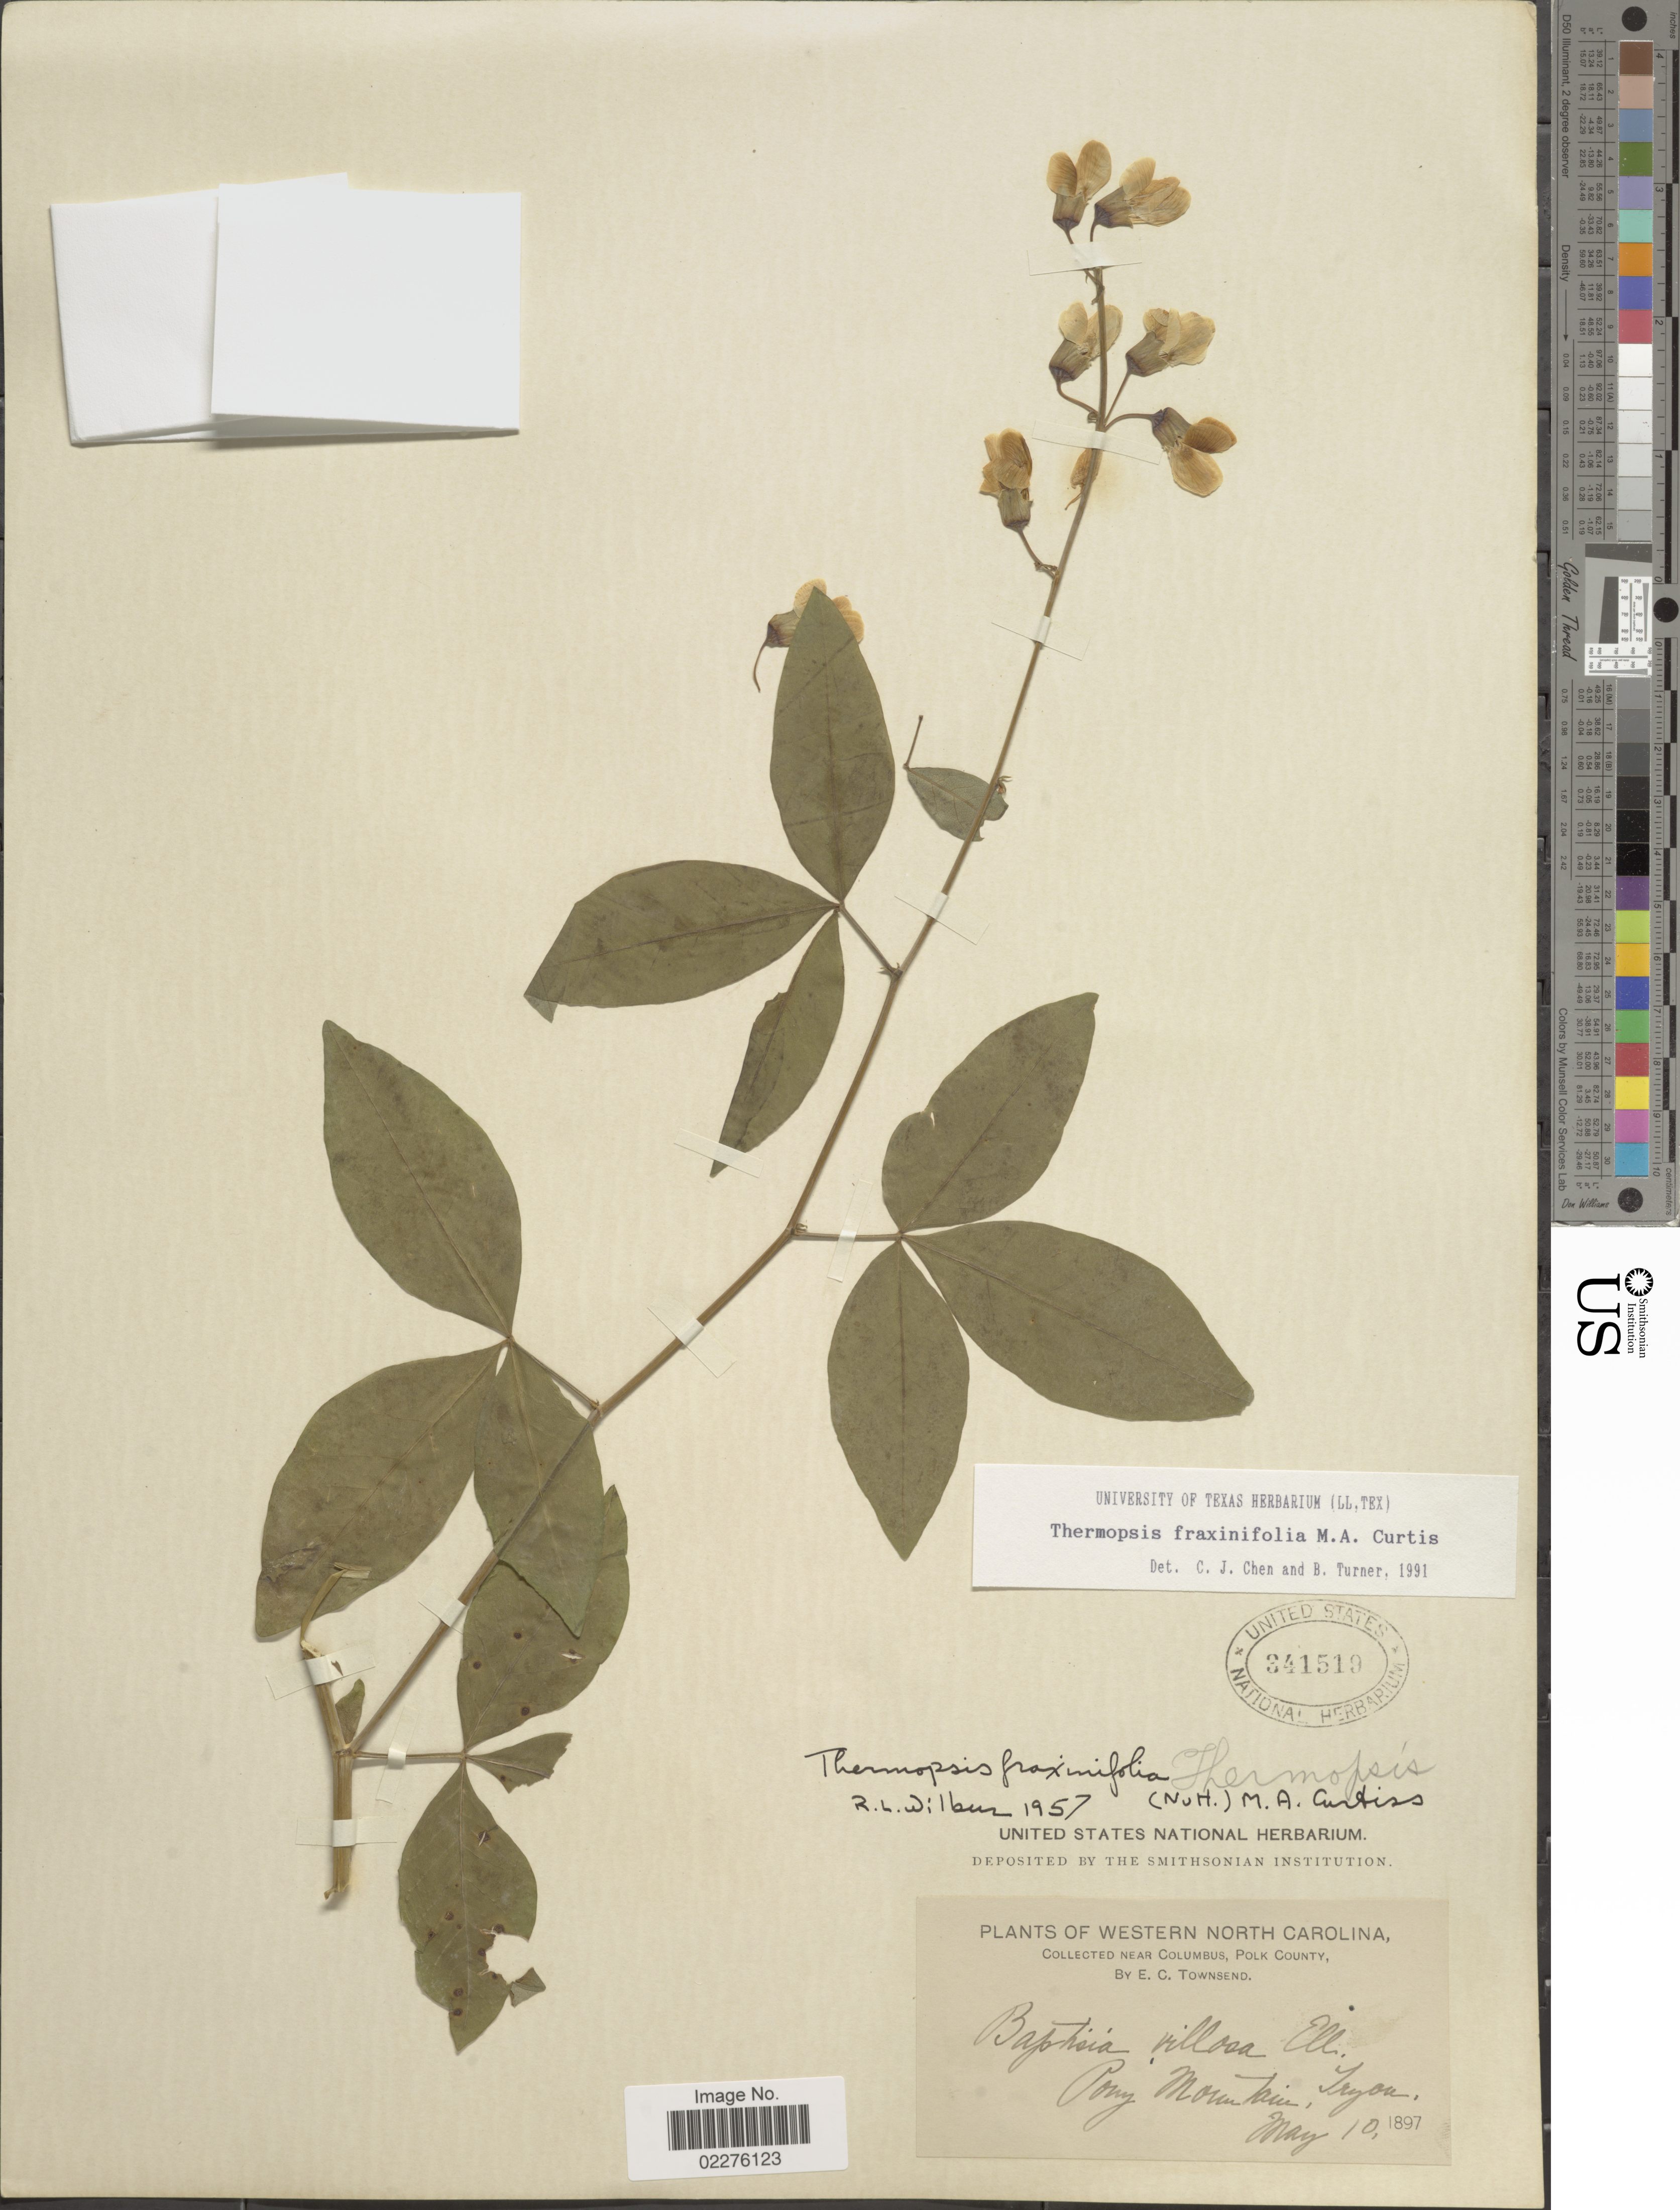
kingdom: Plantae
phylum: Tracheophyta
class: Magnoliopsida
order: Fabales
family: Fabaceae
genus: Thermopsis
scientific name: Thermopsis fraxinifolia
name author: M.A. Curtis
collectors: E. C. Townsend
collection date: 1897-05-10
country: United States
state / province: North Carolina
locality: Western North Carolina, near Columbus, Polk County, Pony Mountain, Jeyou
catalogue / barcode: US 341519